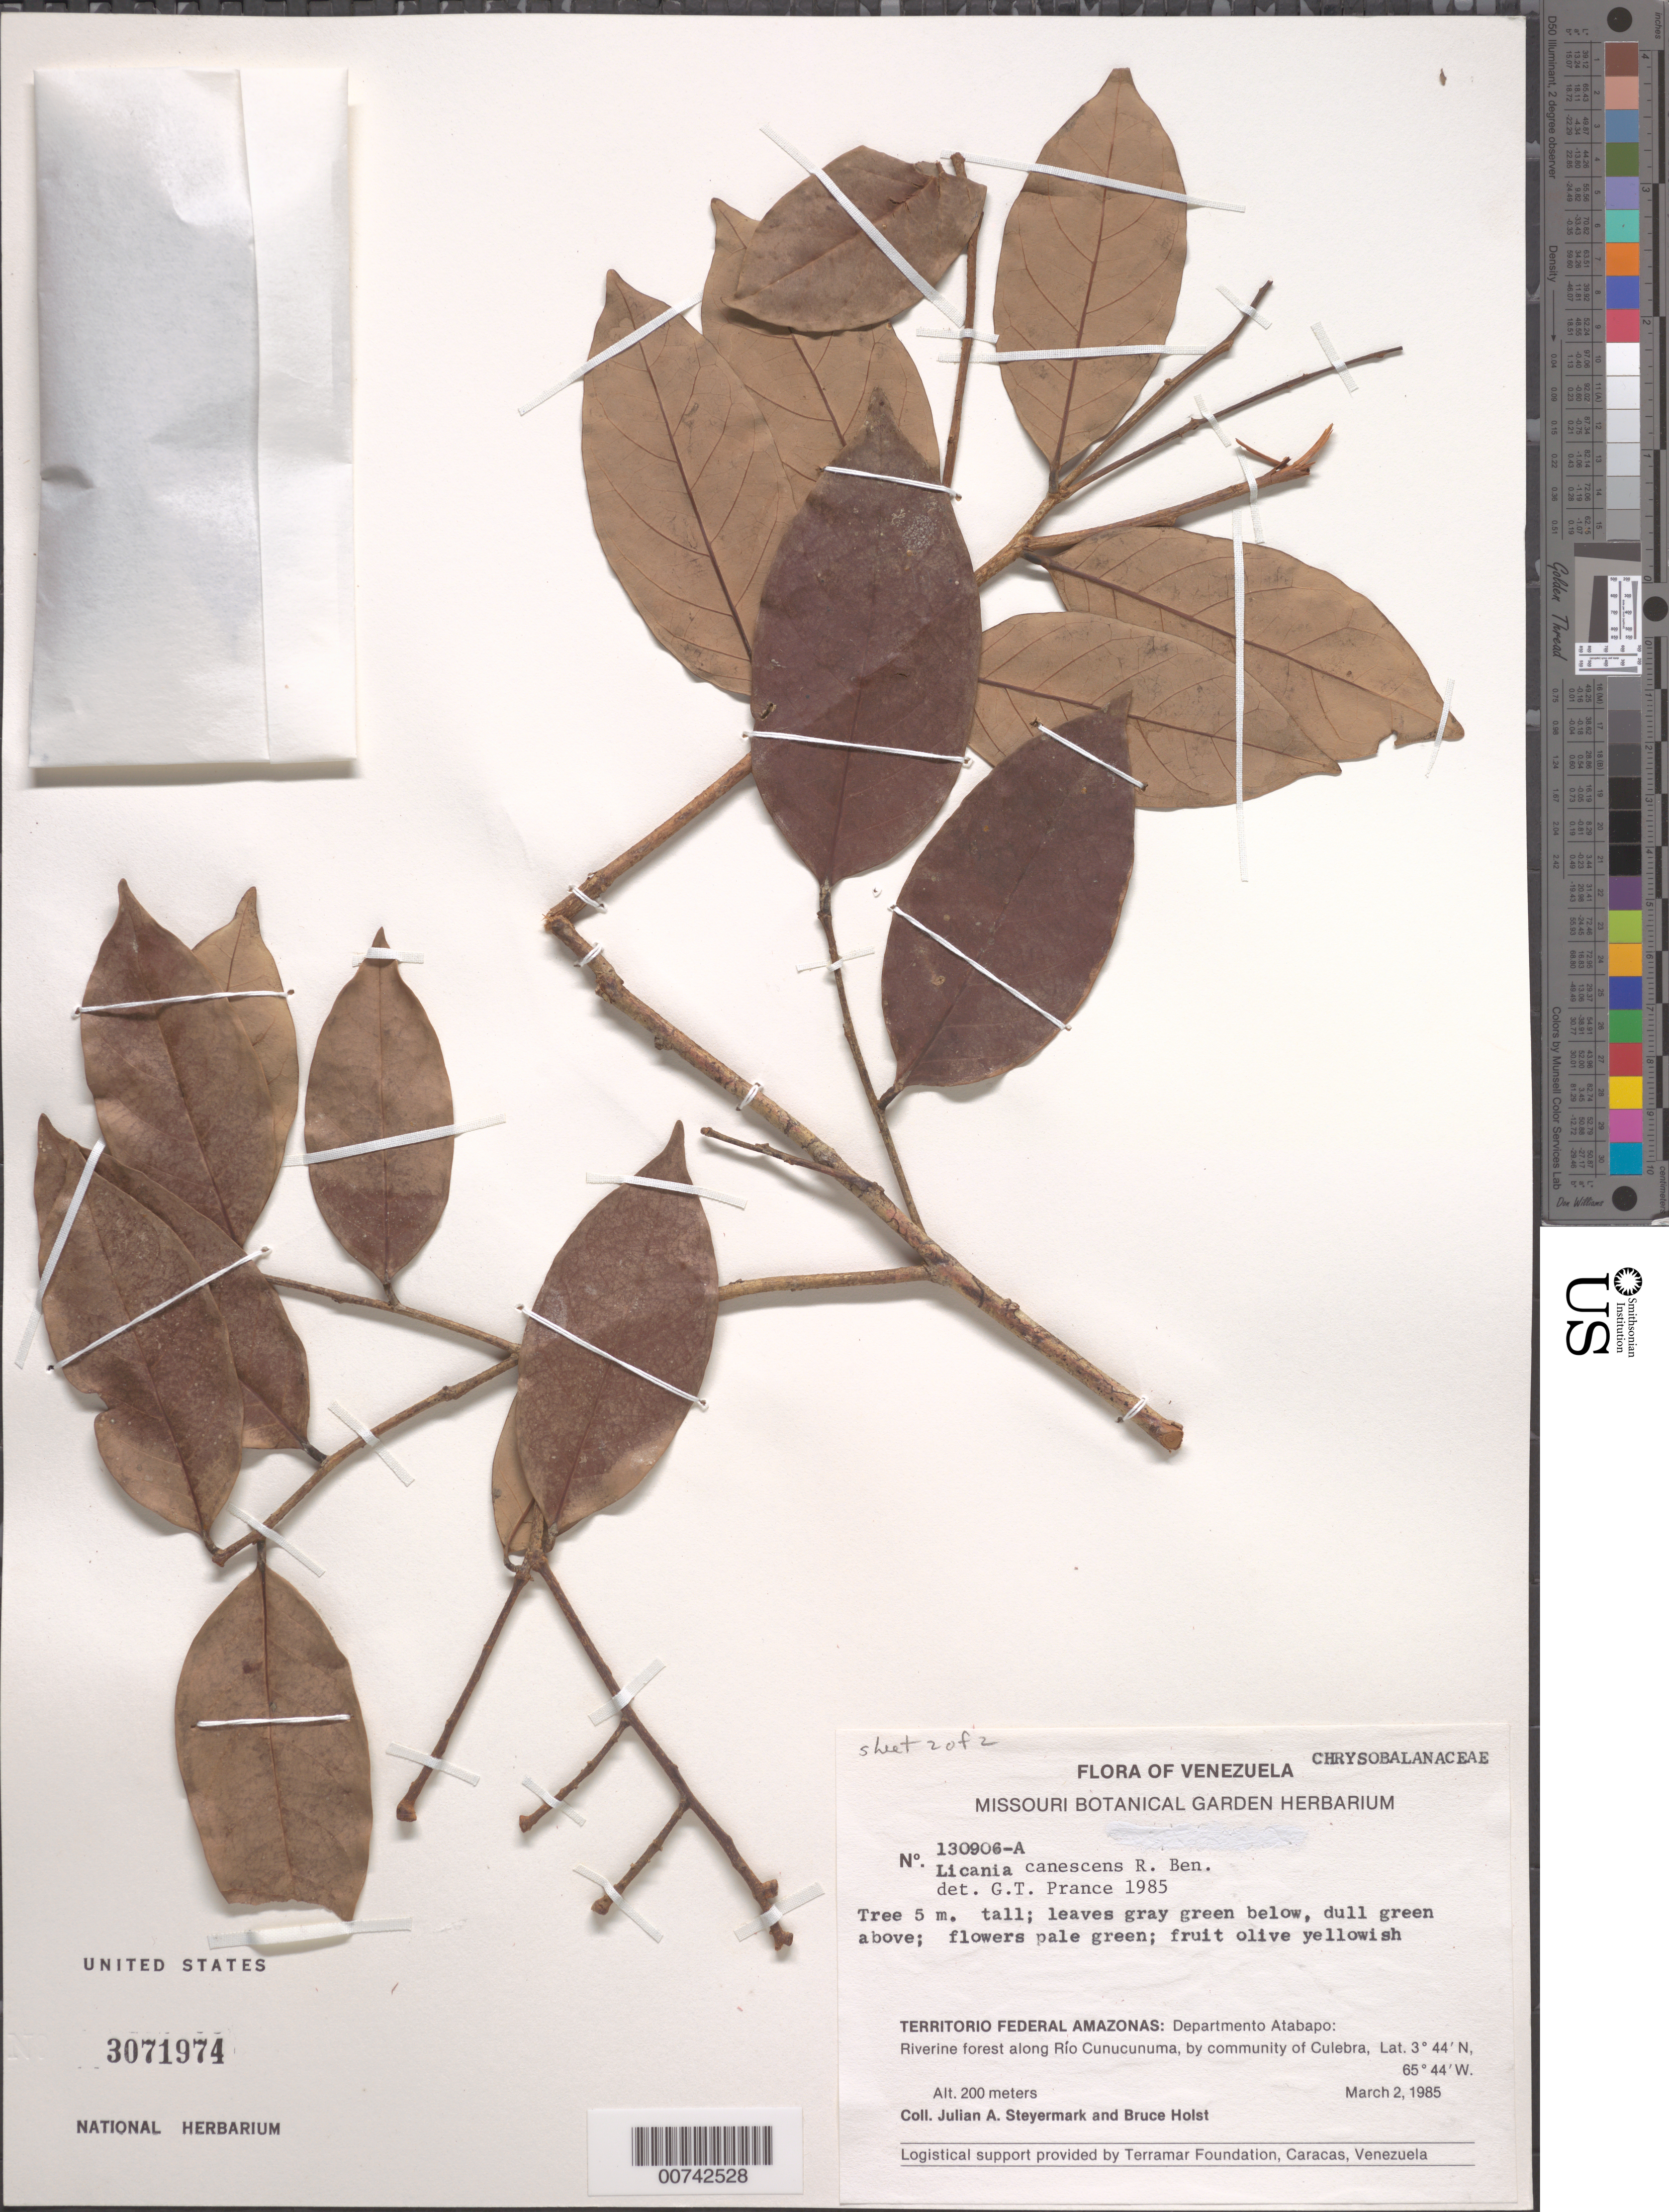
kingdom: Plantae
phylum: Tracheophyta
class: Magnoliopsida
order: Malpighiales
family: Chrysobalanaceae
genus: Licania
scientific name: Licania canescens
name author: Benoist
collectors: J. Steyermark & B. Holst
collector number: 130906-A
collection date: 1985-03-02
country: Venezuela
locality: Territorio Federal Amazonas: Departmento Atabapo: Riverine forest along Río Cunucunuma, by community of Culebra.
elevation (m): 200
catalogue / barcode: US 3071974